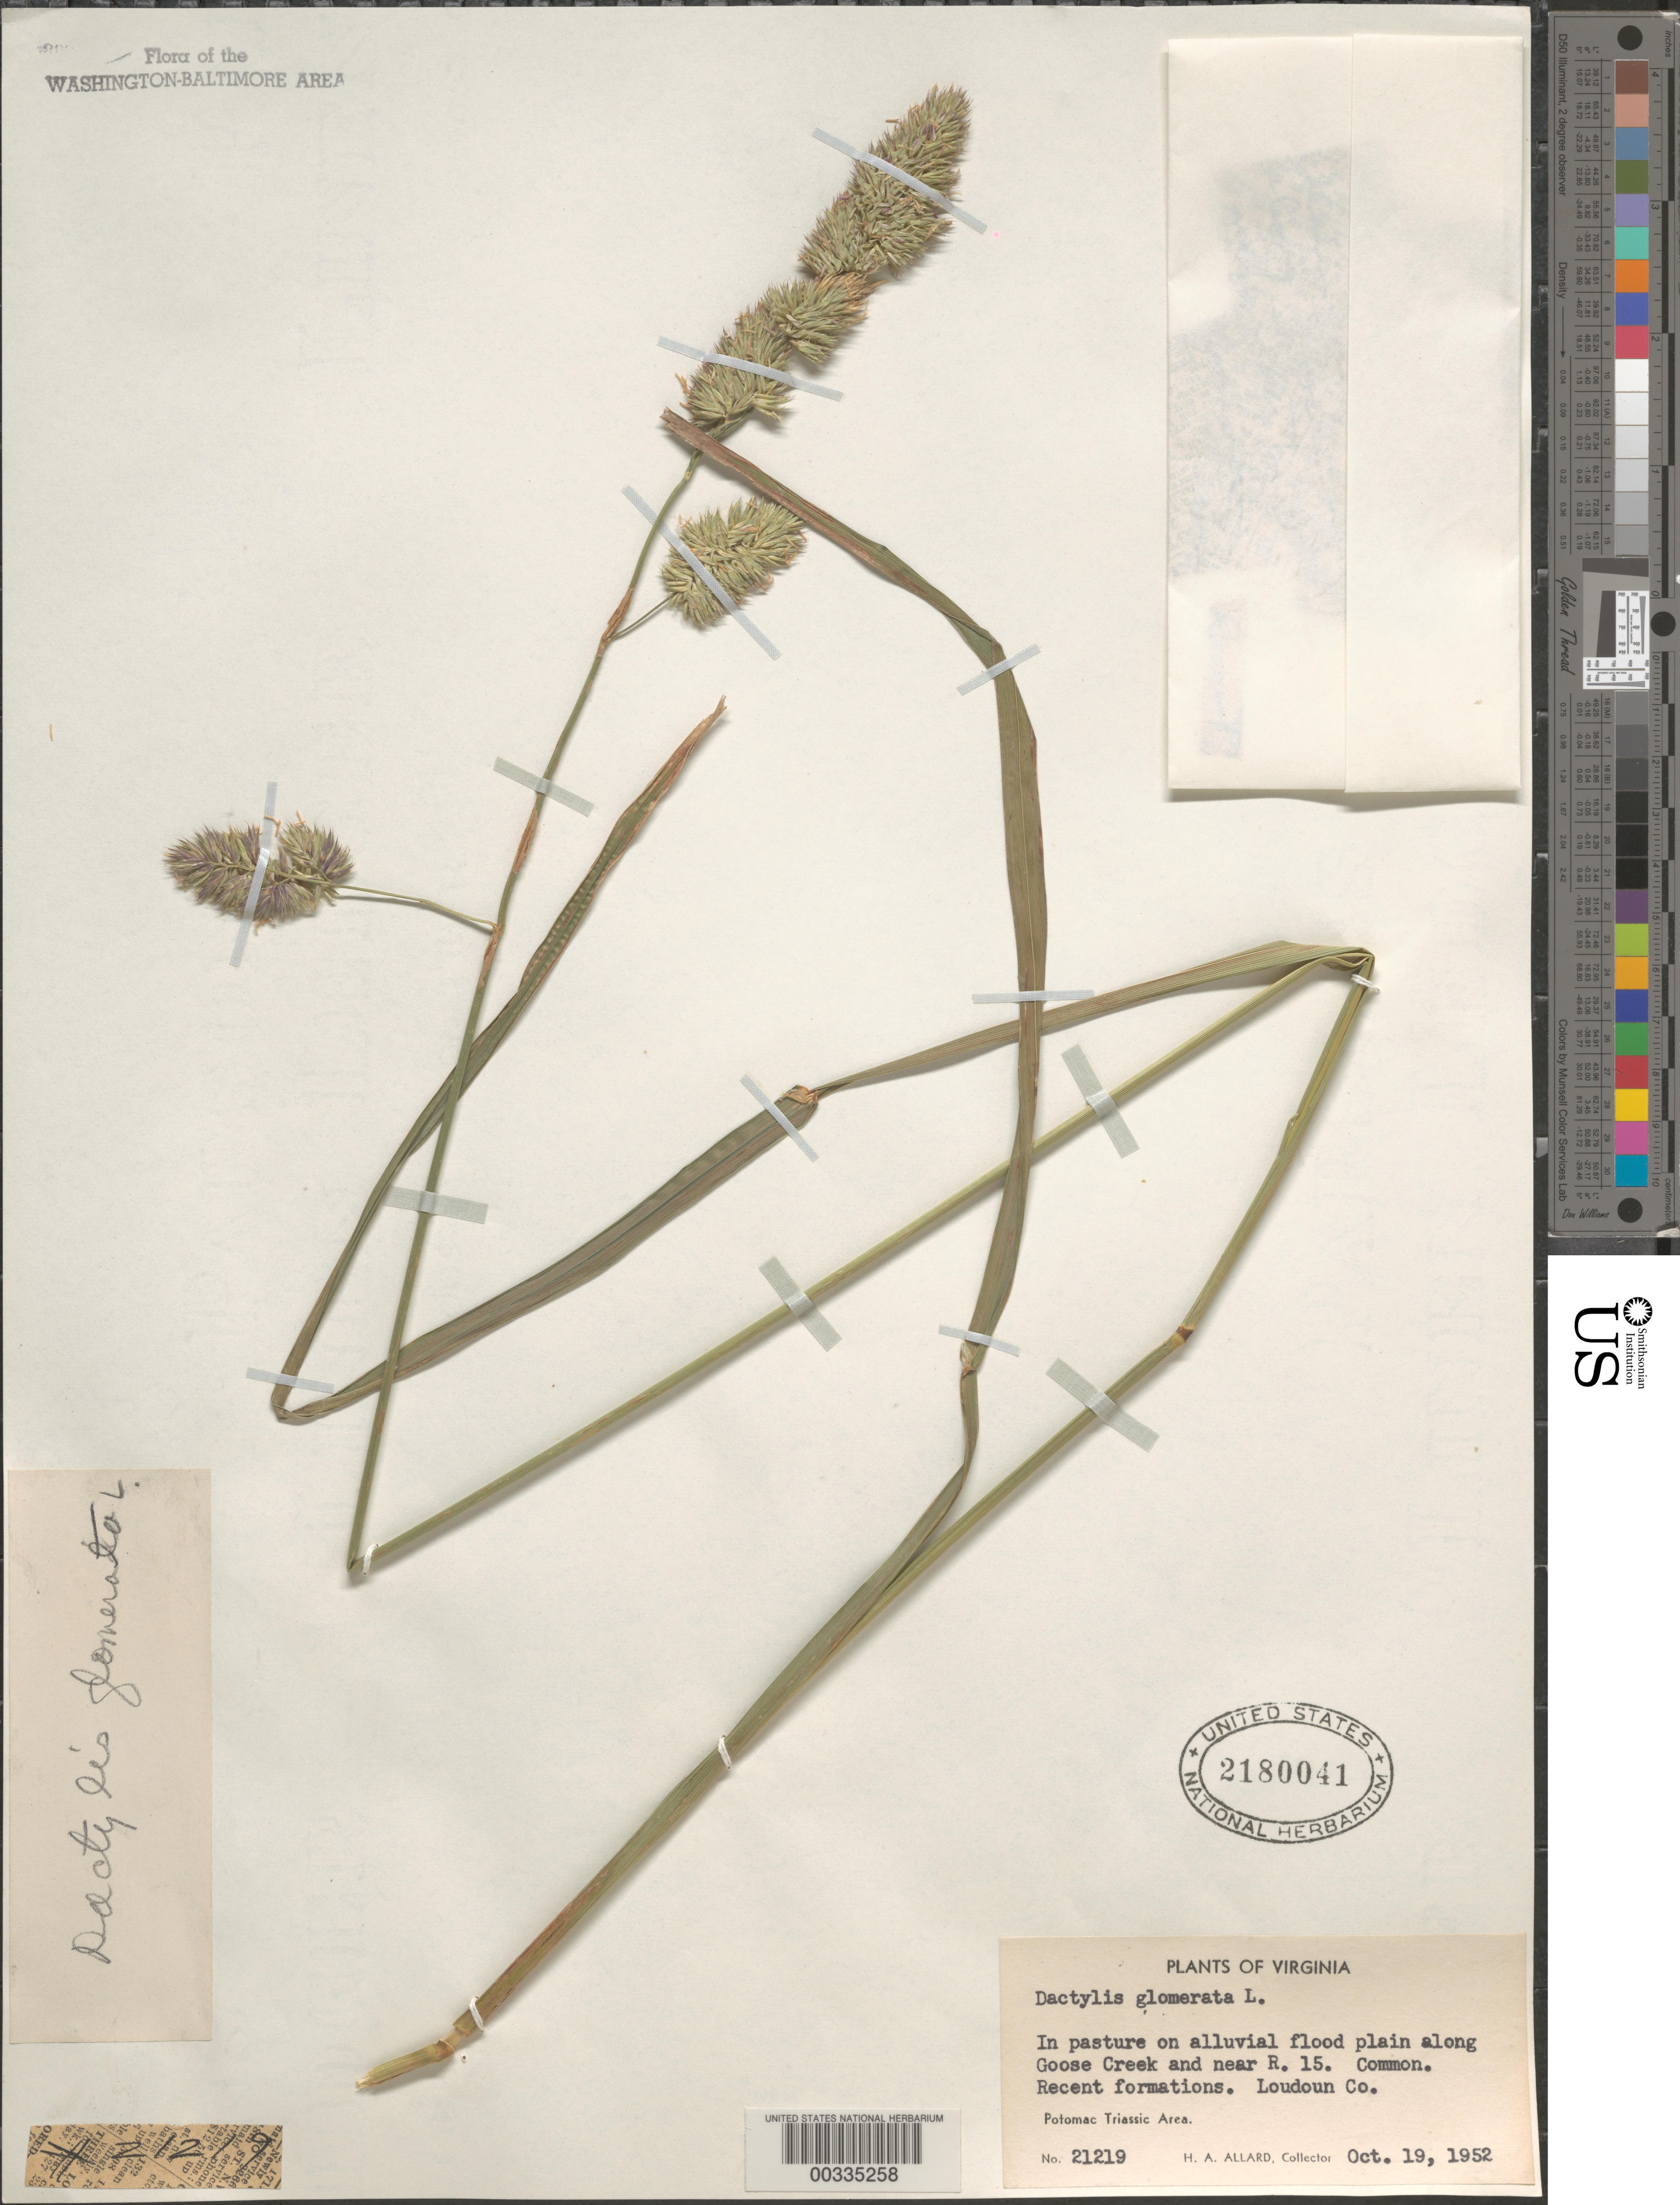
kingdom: Plantae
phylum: Tracheophyta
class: Liliopsida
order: Poales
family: Poaceae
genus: Dactylis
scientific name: Dactylis glomerata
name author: L.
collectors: H. A. Allard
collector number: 21219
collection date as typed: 19 Oct 1952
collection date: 1952-10-19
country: United States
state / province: Virginia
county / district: Loudoun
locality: Goose Creek near Route 15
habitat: In pasture on alluvial flood plain along creek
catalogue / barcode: US 2180041